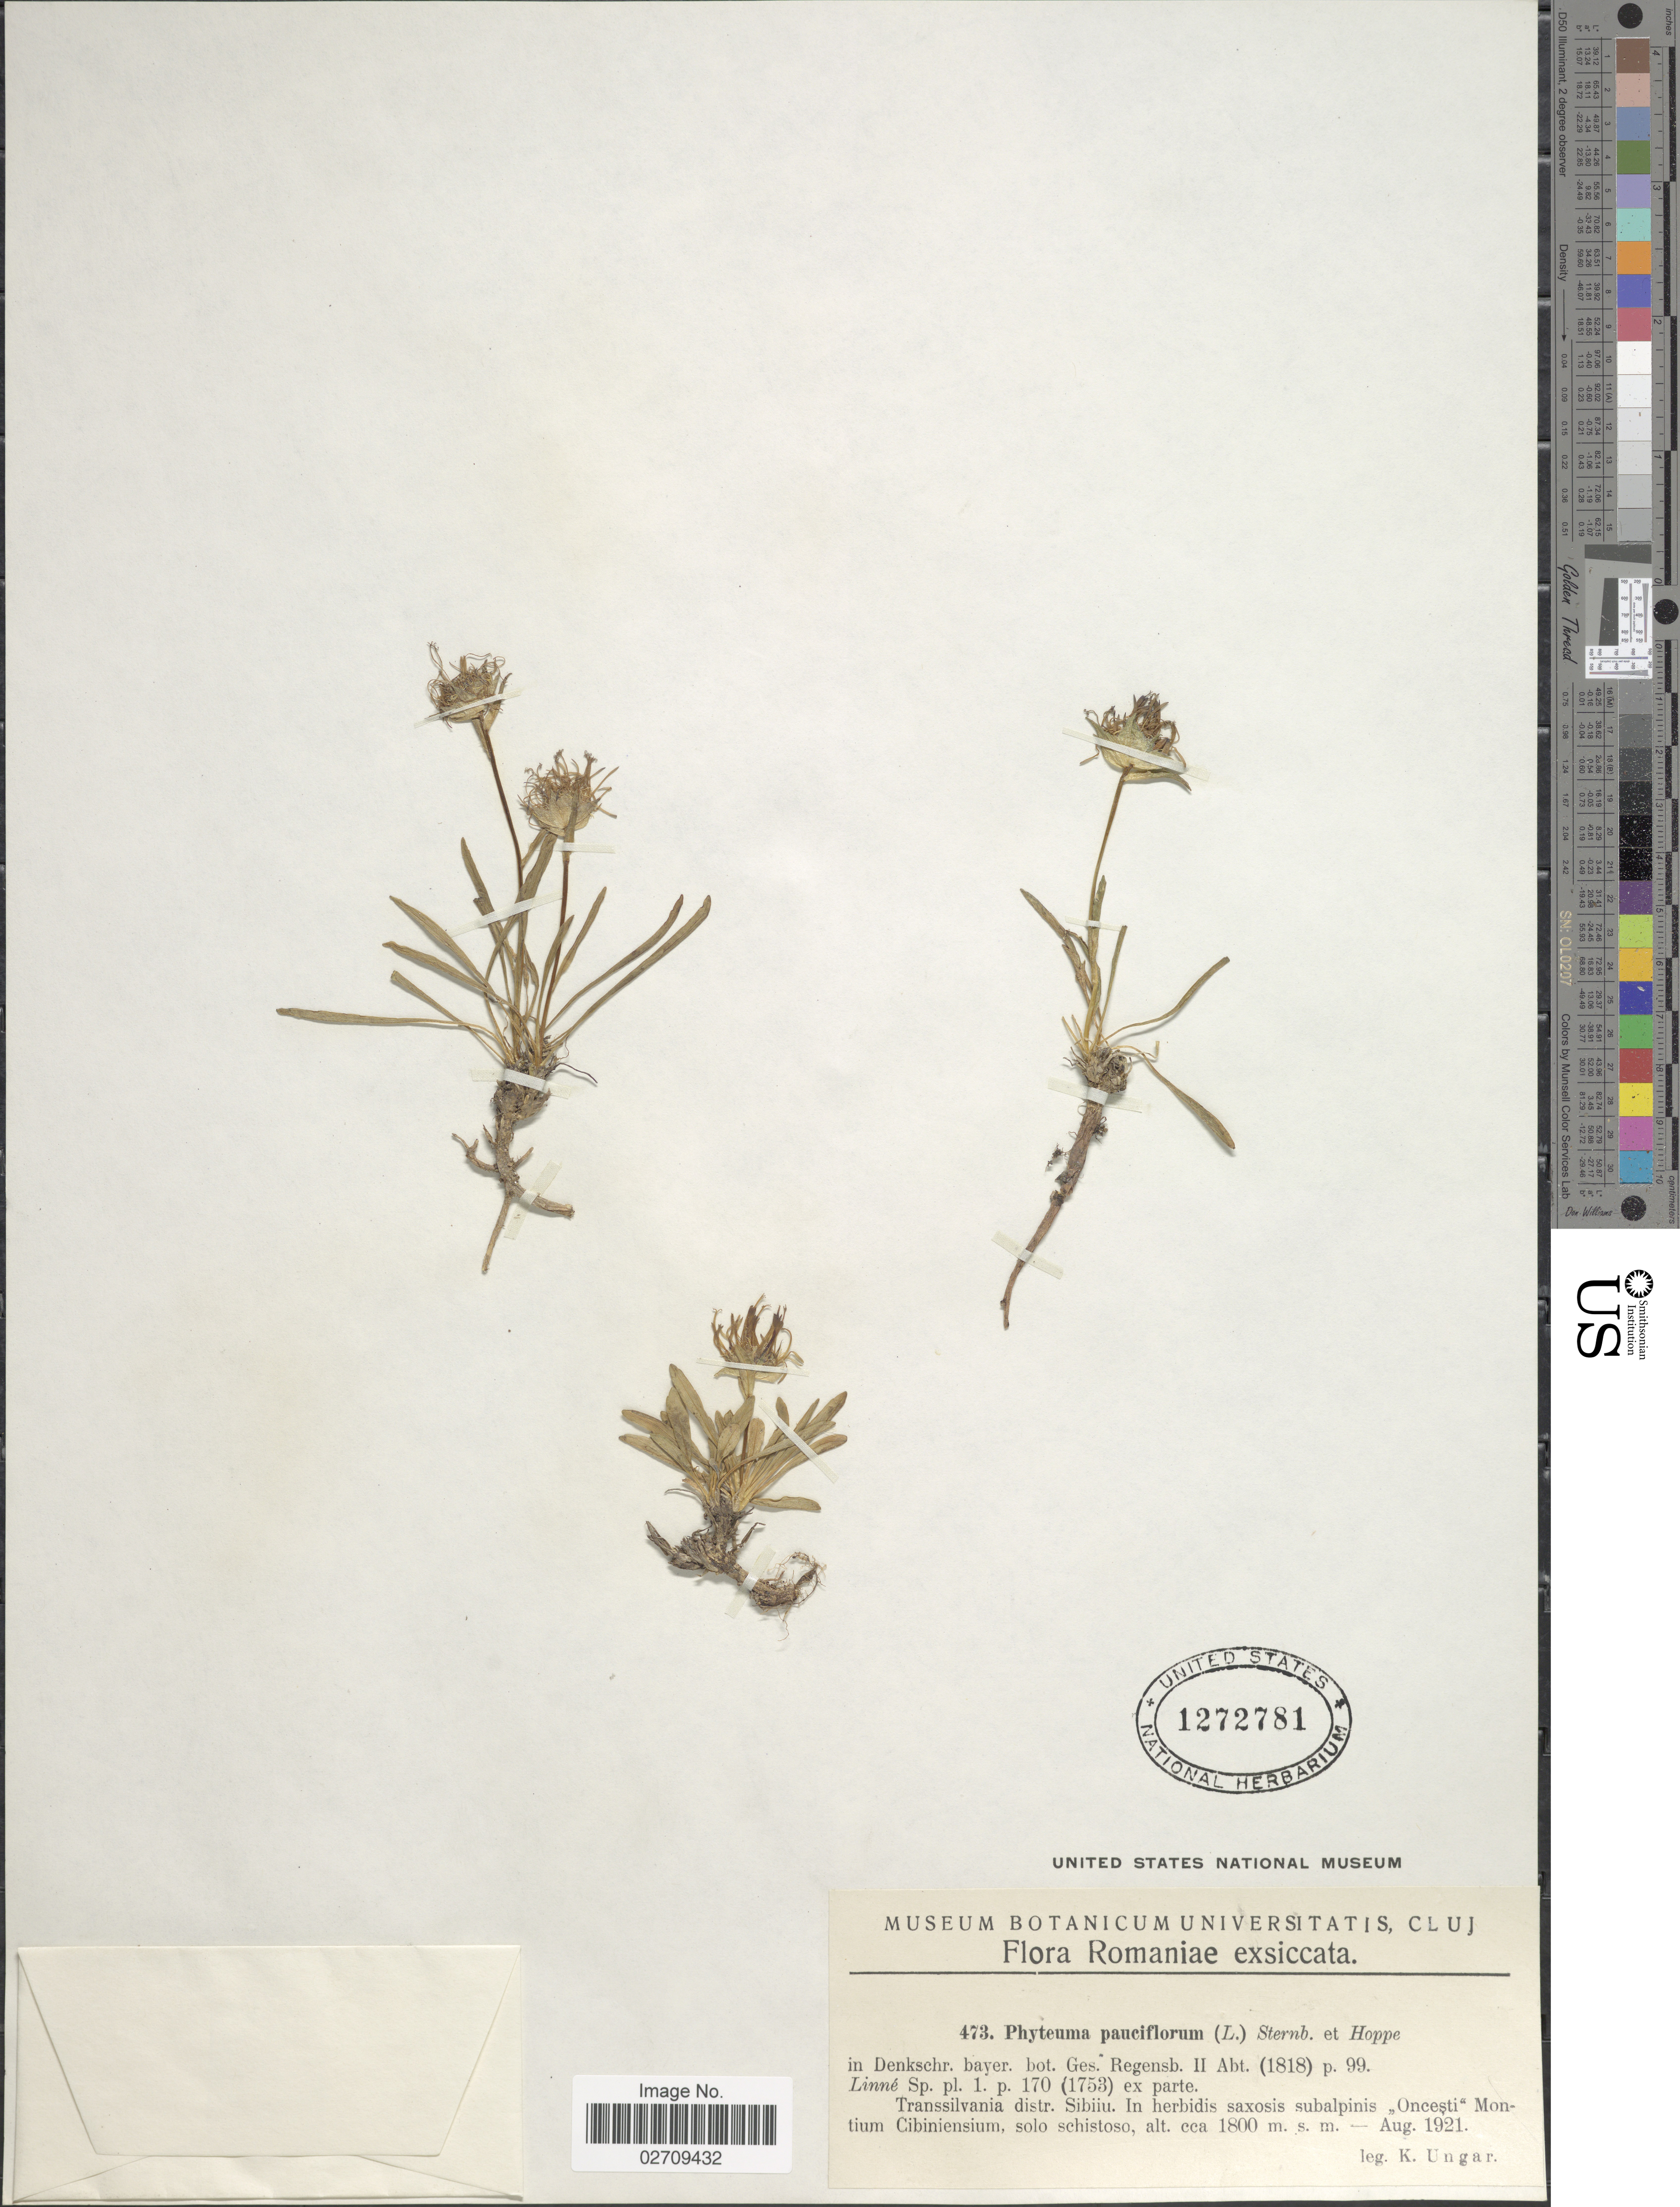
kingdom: Plantae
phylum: Tracheophyta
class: Magnoliopsida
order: Asterales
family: Campanulaceae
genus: Phyteuma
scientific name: Phyteuma pauciflorum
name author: L.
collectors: K. Ungar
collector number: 473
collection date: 1921-08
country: Romania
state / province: Sibiu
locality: Transsilvania distr. Sibiiu. In herbidis saxosis subalpinis "Oncesti" Montium Cibiniensium, solo schistoso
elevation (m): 1800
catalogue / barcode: US 1272781